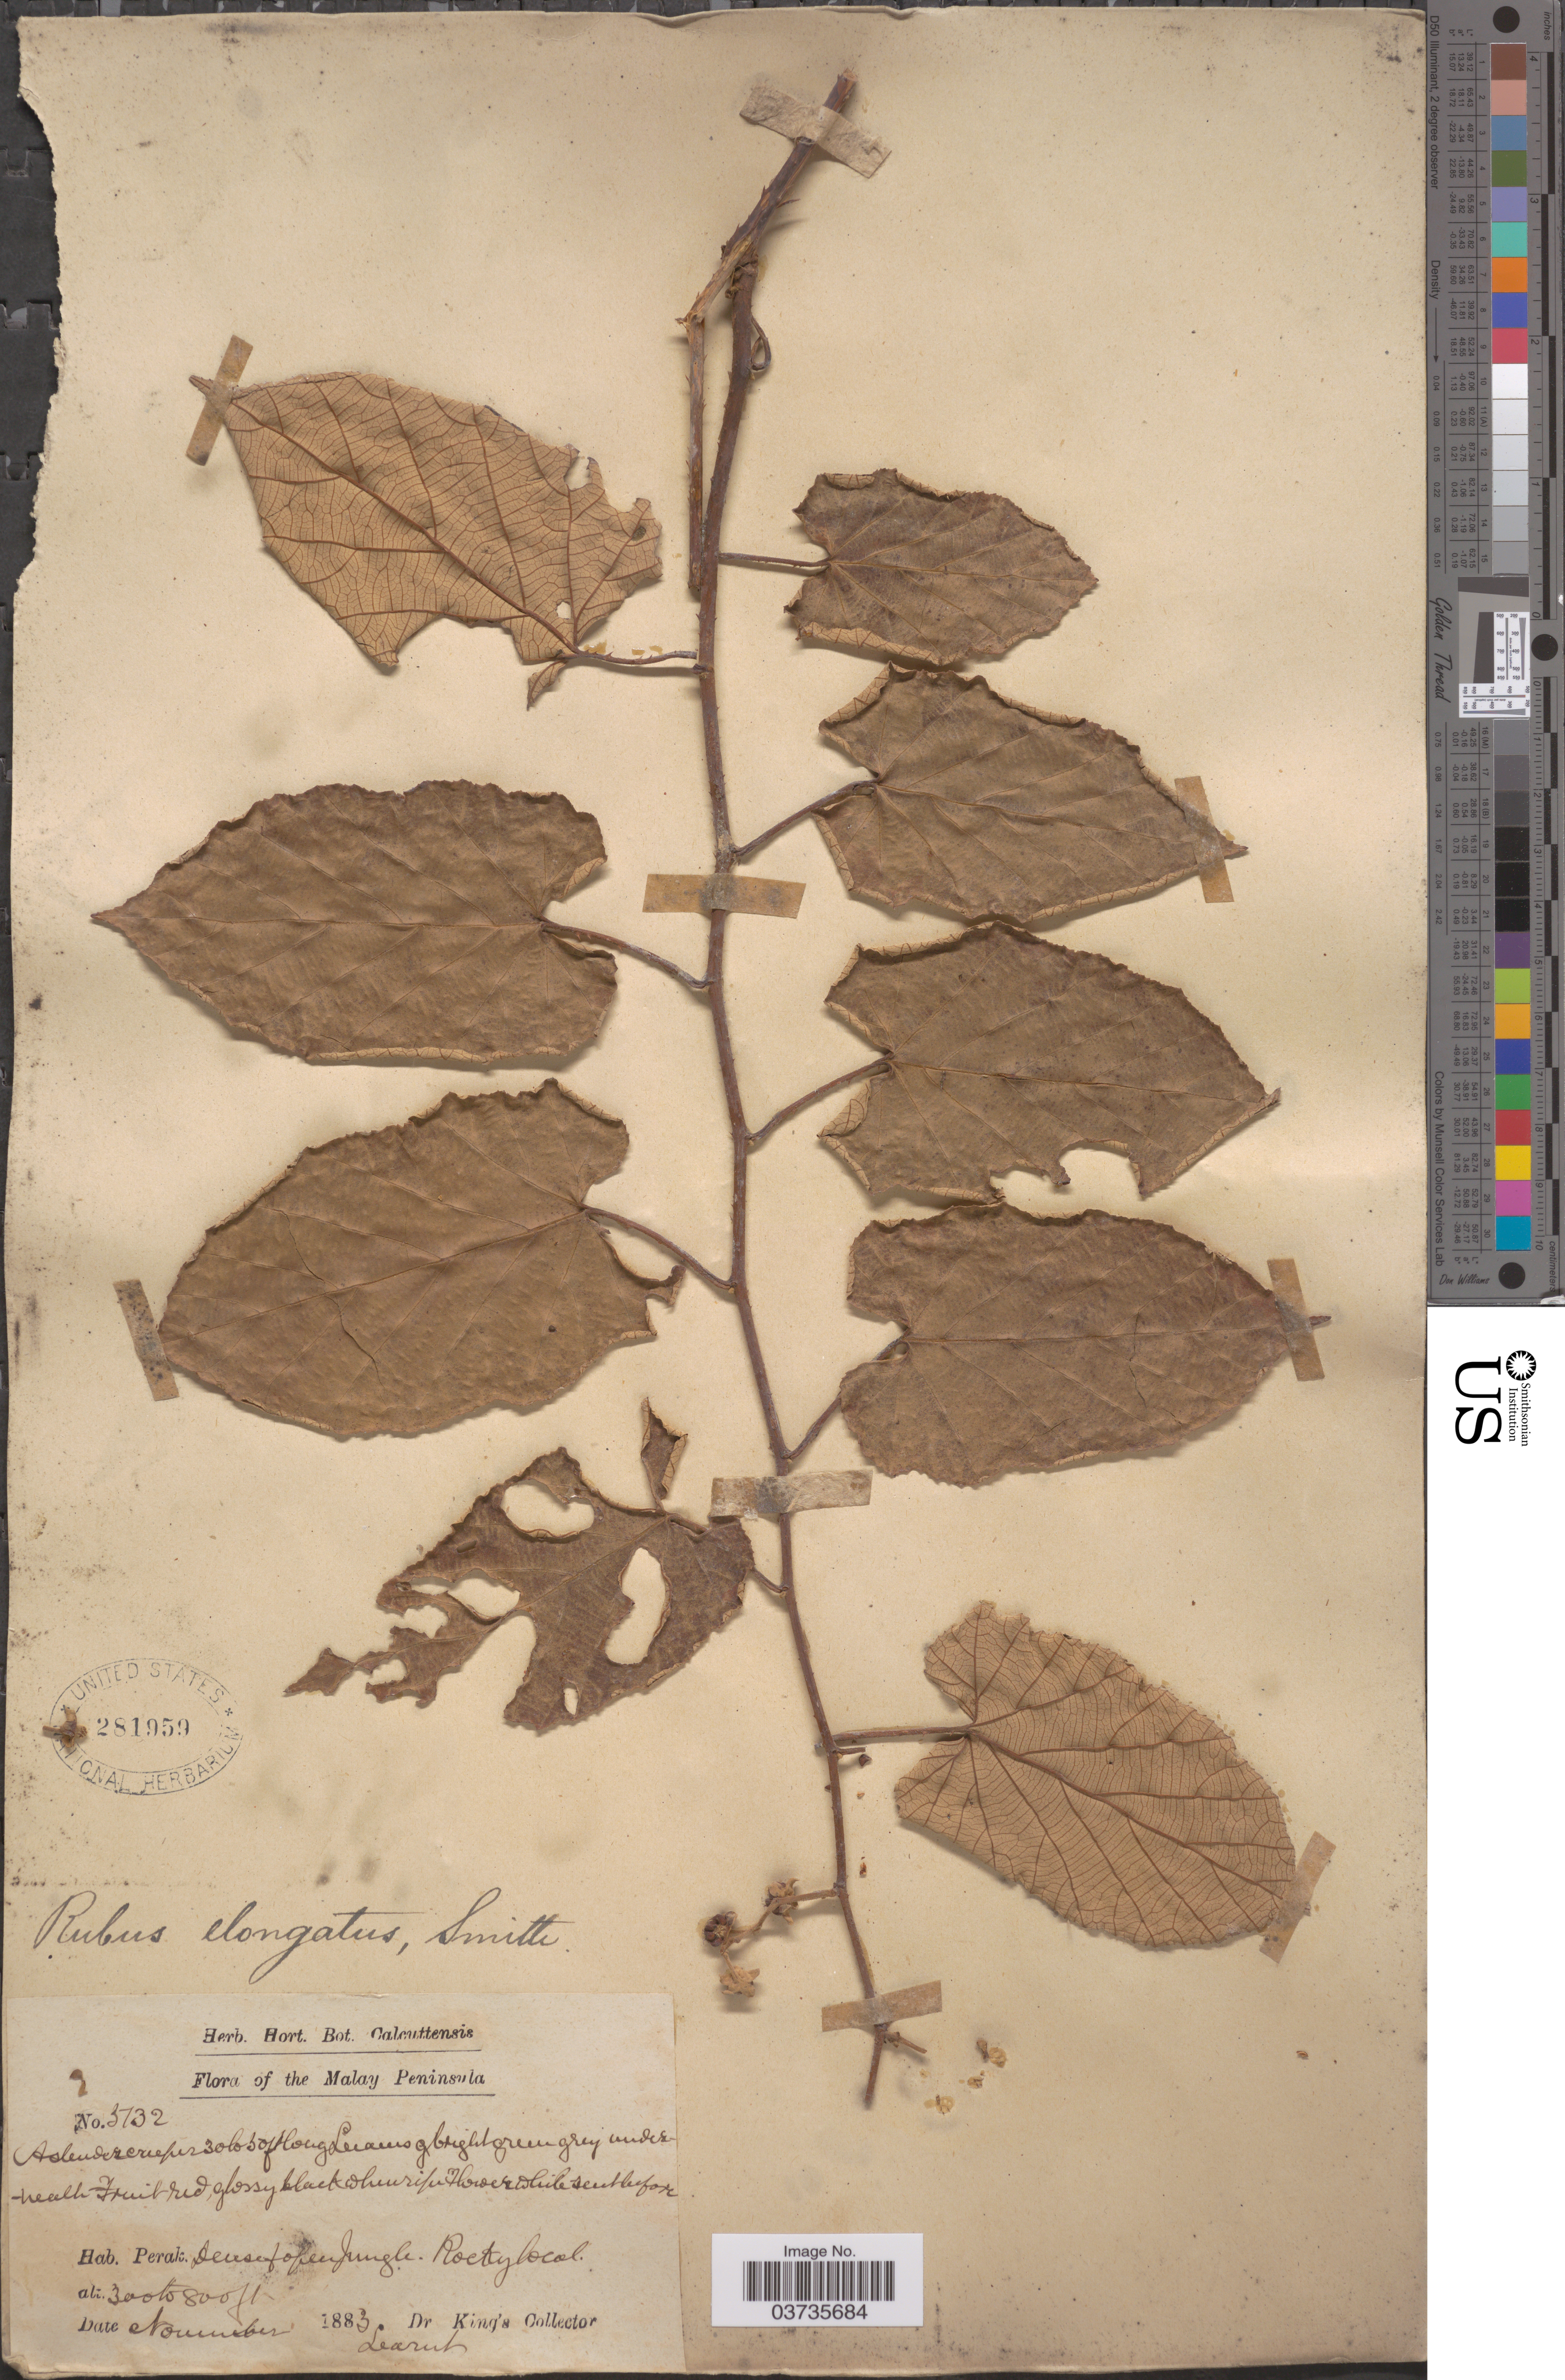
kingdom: Plantae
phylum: Tracheophyta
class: Magnoliopsida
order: Rosales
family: Rosaceae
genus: Rubus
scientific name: Rubus elongatus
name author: Sm.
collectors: Dr. King's collector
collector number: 5132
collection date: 1883-11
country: Malaysia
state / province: Perak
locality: The Malaya Peninsula. Dense to open jungle. Rocky local.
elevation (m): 91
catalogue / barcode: US 281959